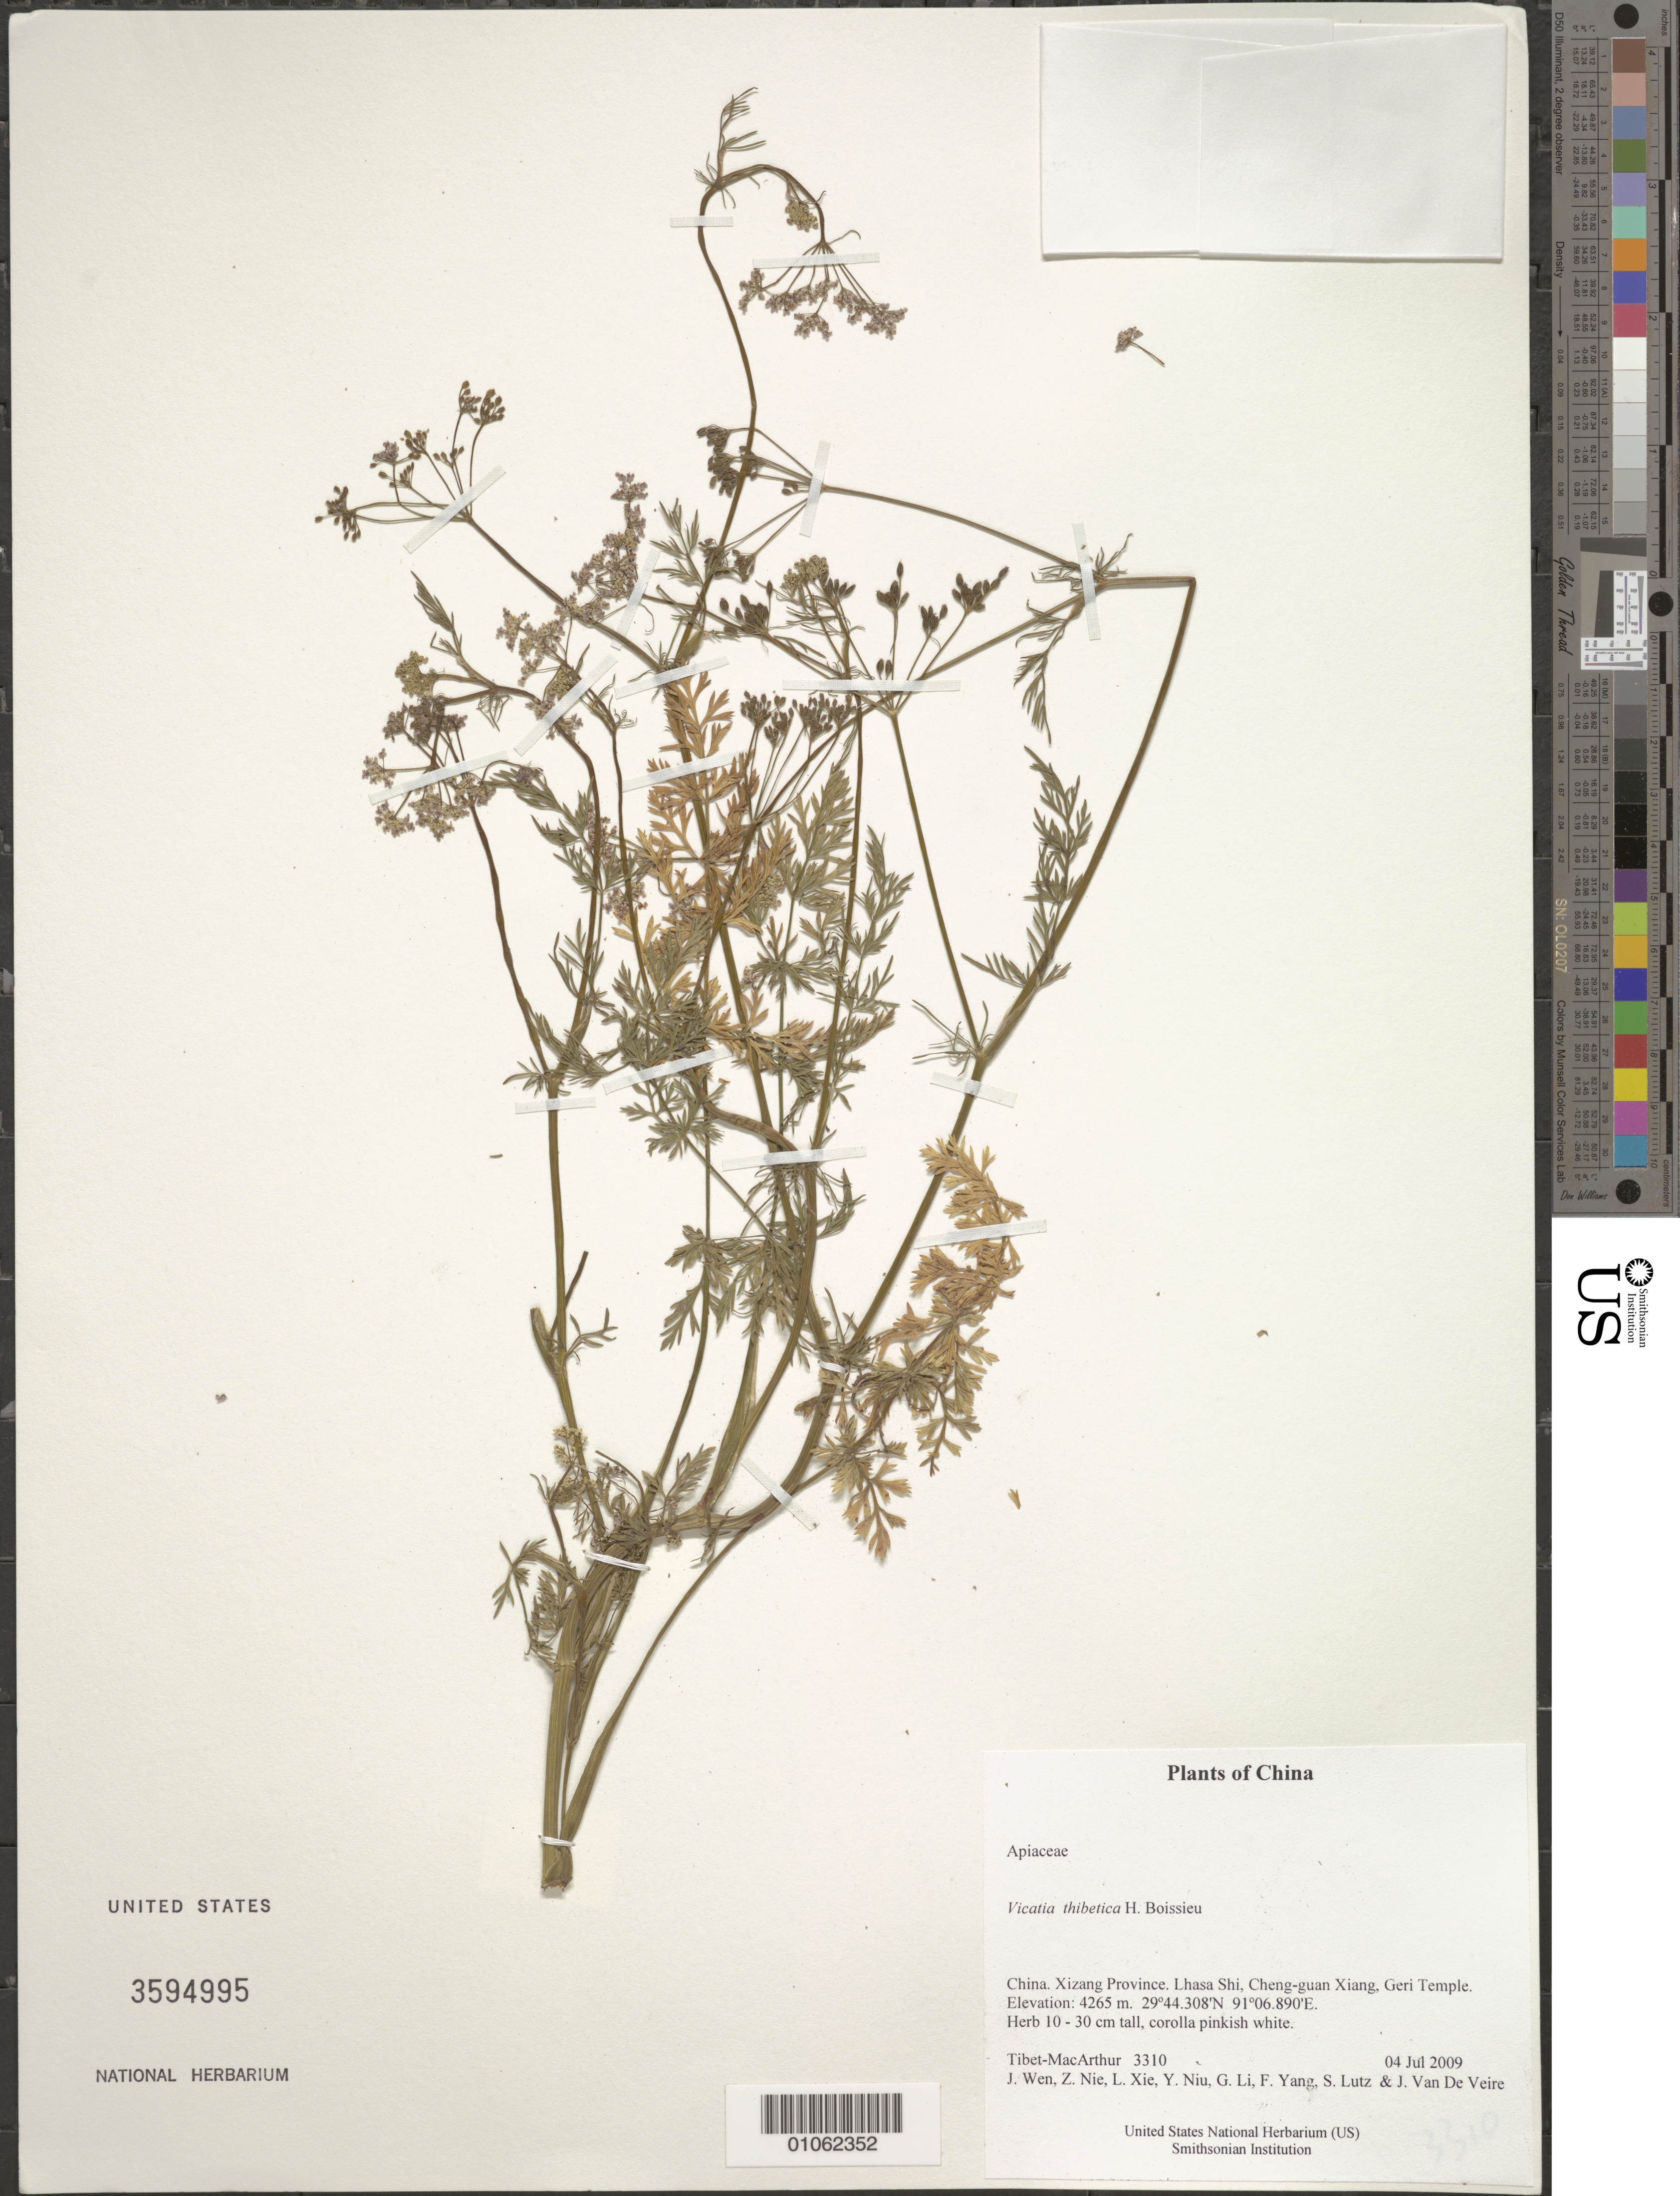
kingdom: Plantae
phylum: Tracheophyta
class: Magnoliopsida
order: Apiales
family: Apiaceae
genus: Vicatia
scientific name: Vicatia thibetica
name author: H. Boissieu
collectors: Tibet-MacArthur, J. Wen, Z. Nie, L. Xie, Y. Niu, G. Li, F. Yang, S. Lutz & J. Van De Veire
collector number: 3310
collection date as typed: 04 Jul 2009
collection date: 2009-07-04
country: China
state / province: Xizang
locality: Lhasa Shi, Cheng-guan Xiang, Geri Temple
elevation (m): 4265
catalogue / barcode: US 3594995